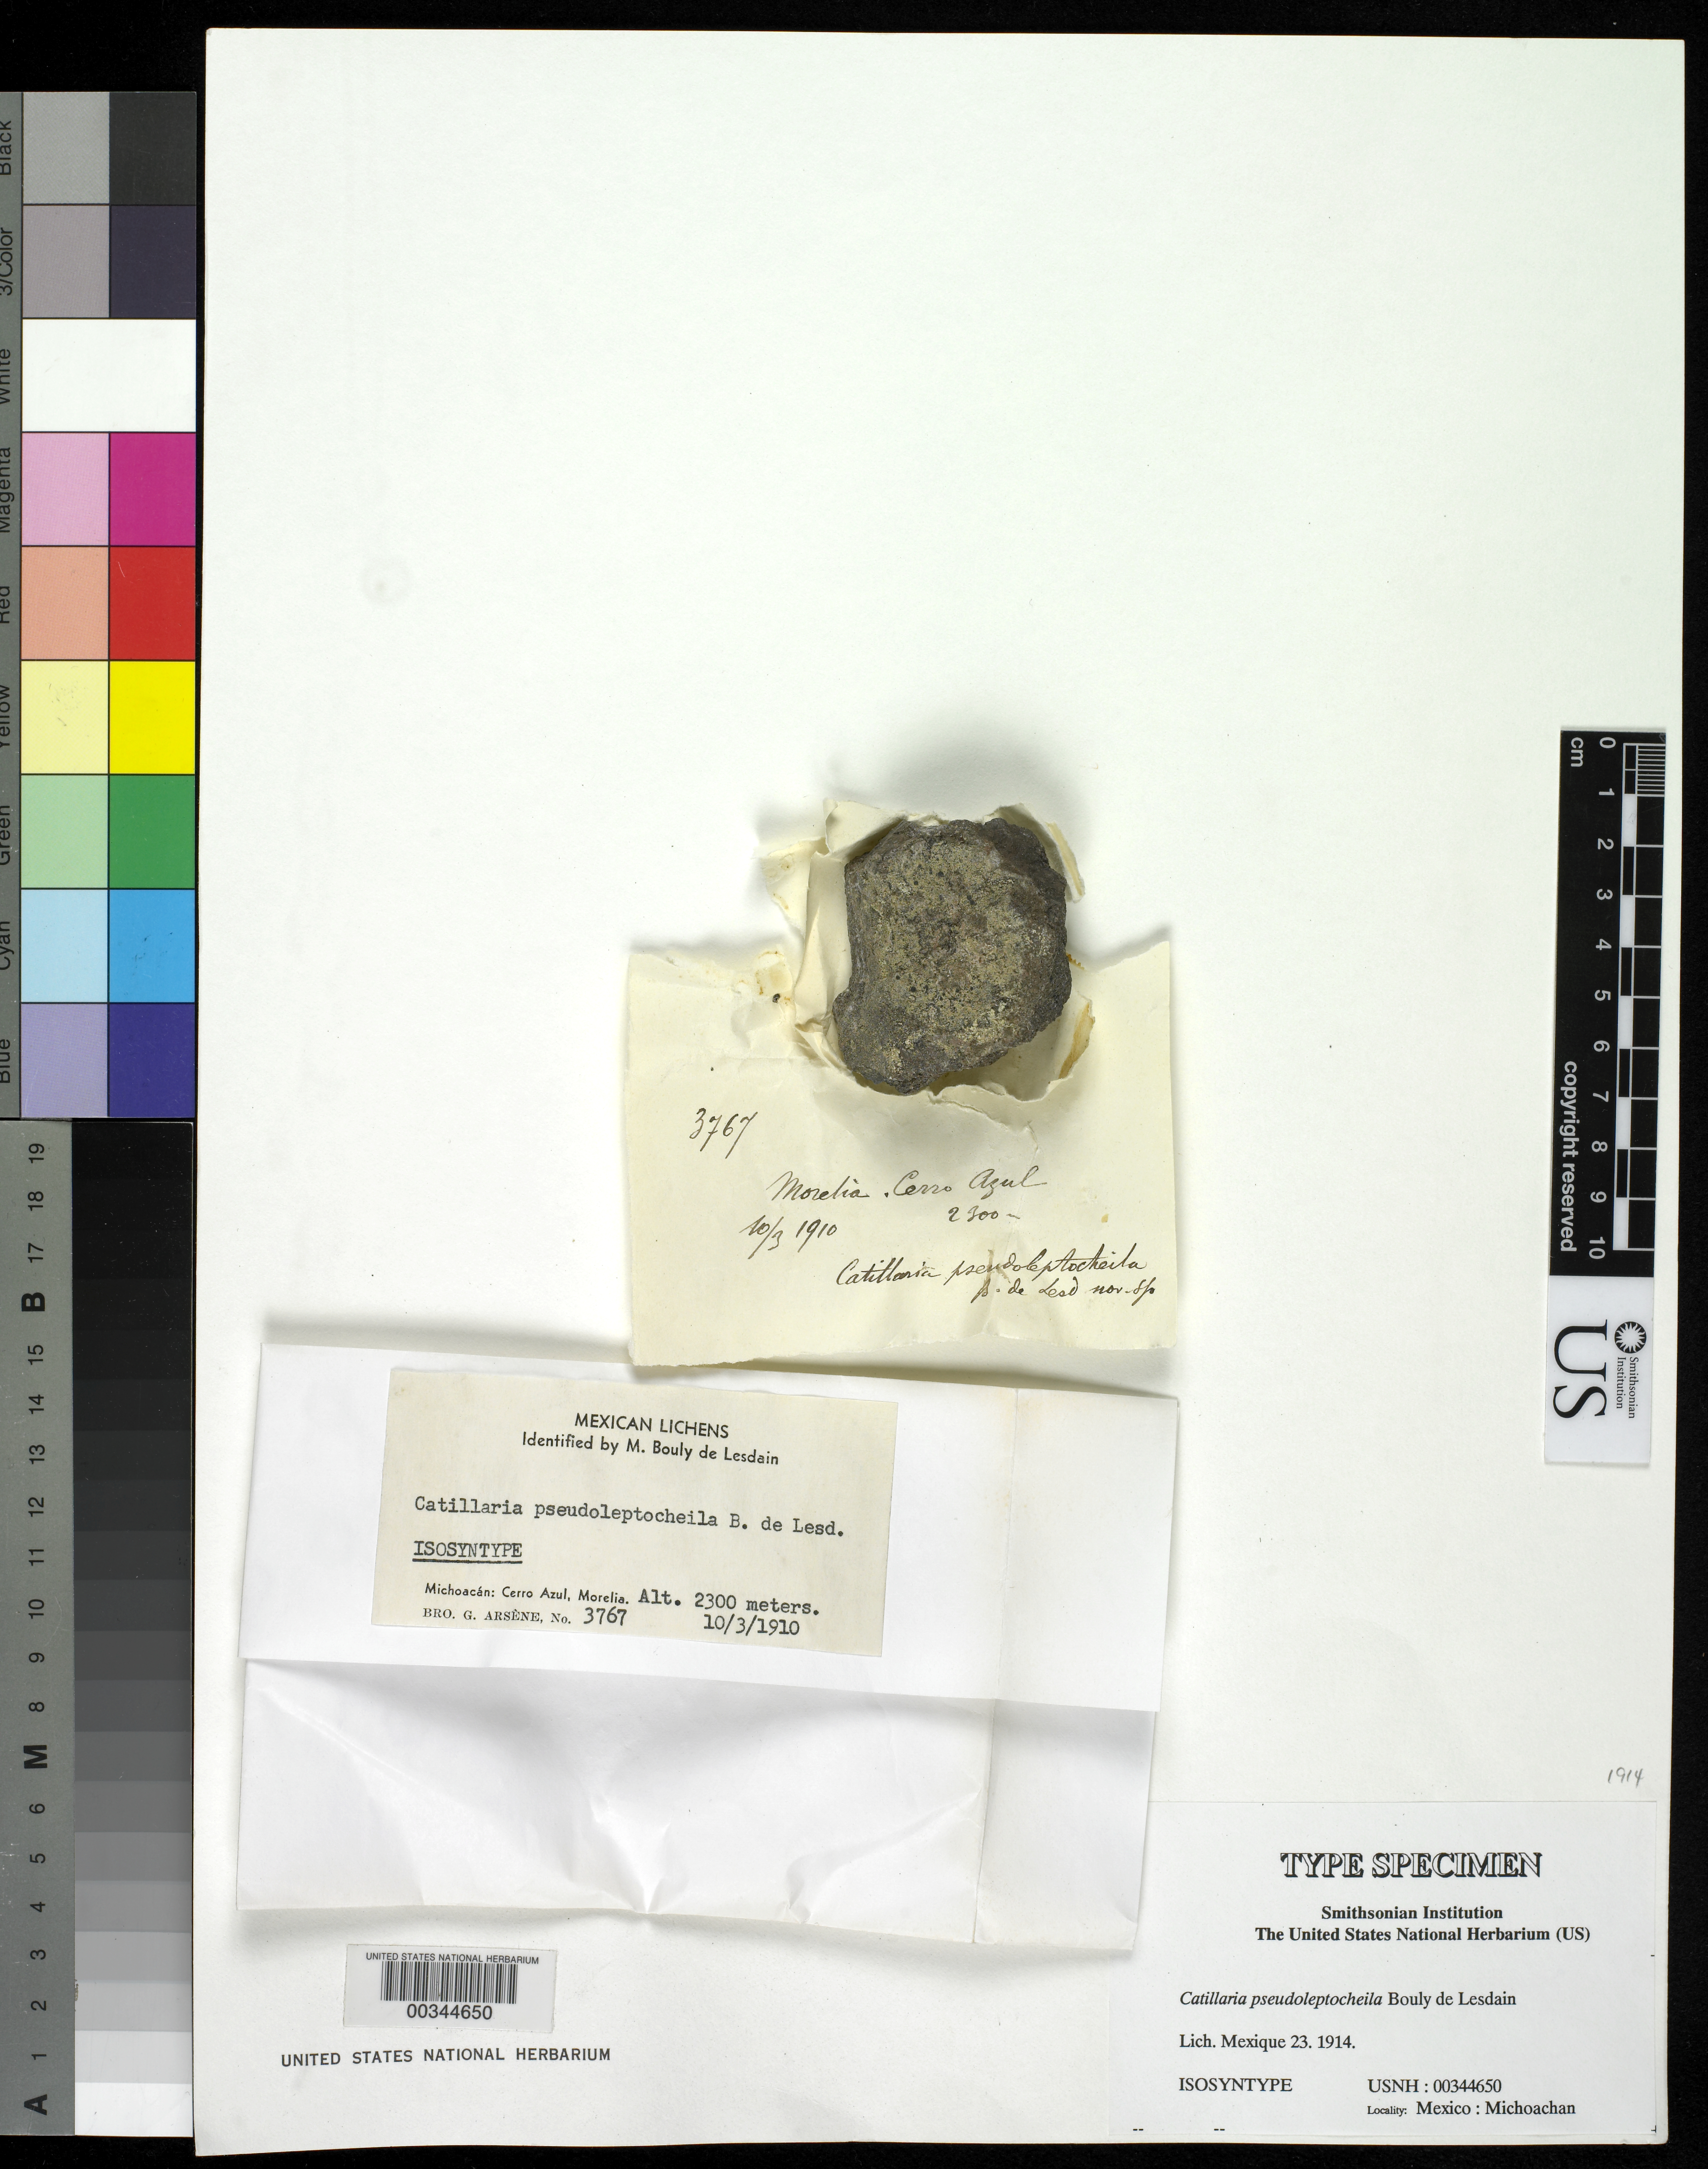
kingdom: Fungi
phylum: Ascomycota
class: Lecanoromycetes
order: Lecanorales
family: Catillariaceae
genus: Catillaria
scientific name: Catillaria pseudoleptocheila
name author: B. de Lesd.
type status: Isosyntype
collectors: Bro. G. Arsène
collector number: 3767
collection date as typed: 10 Mar 1910 or 03 Oct 1910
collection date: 1910-03-10 or 1910-10-03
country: Mexico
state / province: Michoacán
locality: Cerro Azul, Morelia.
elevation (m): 2300